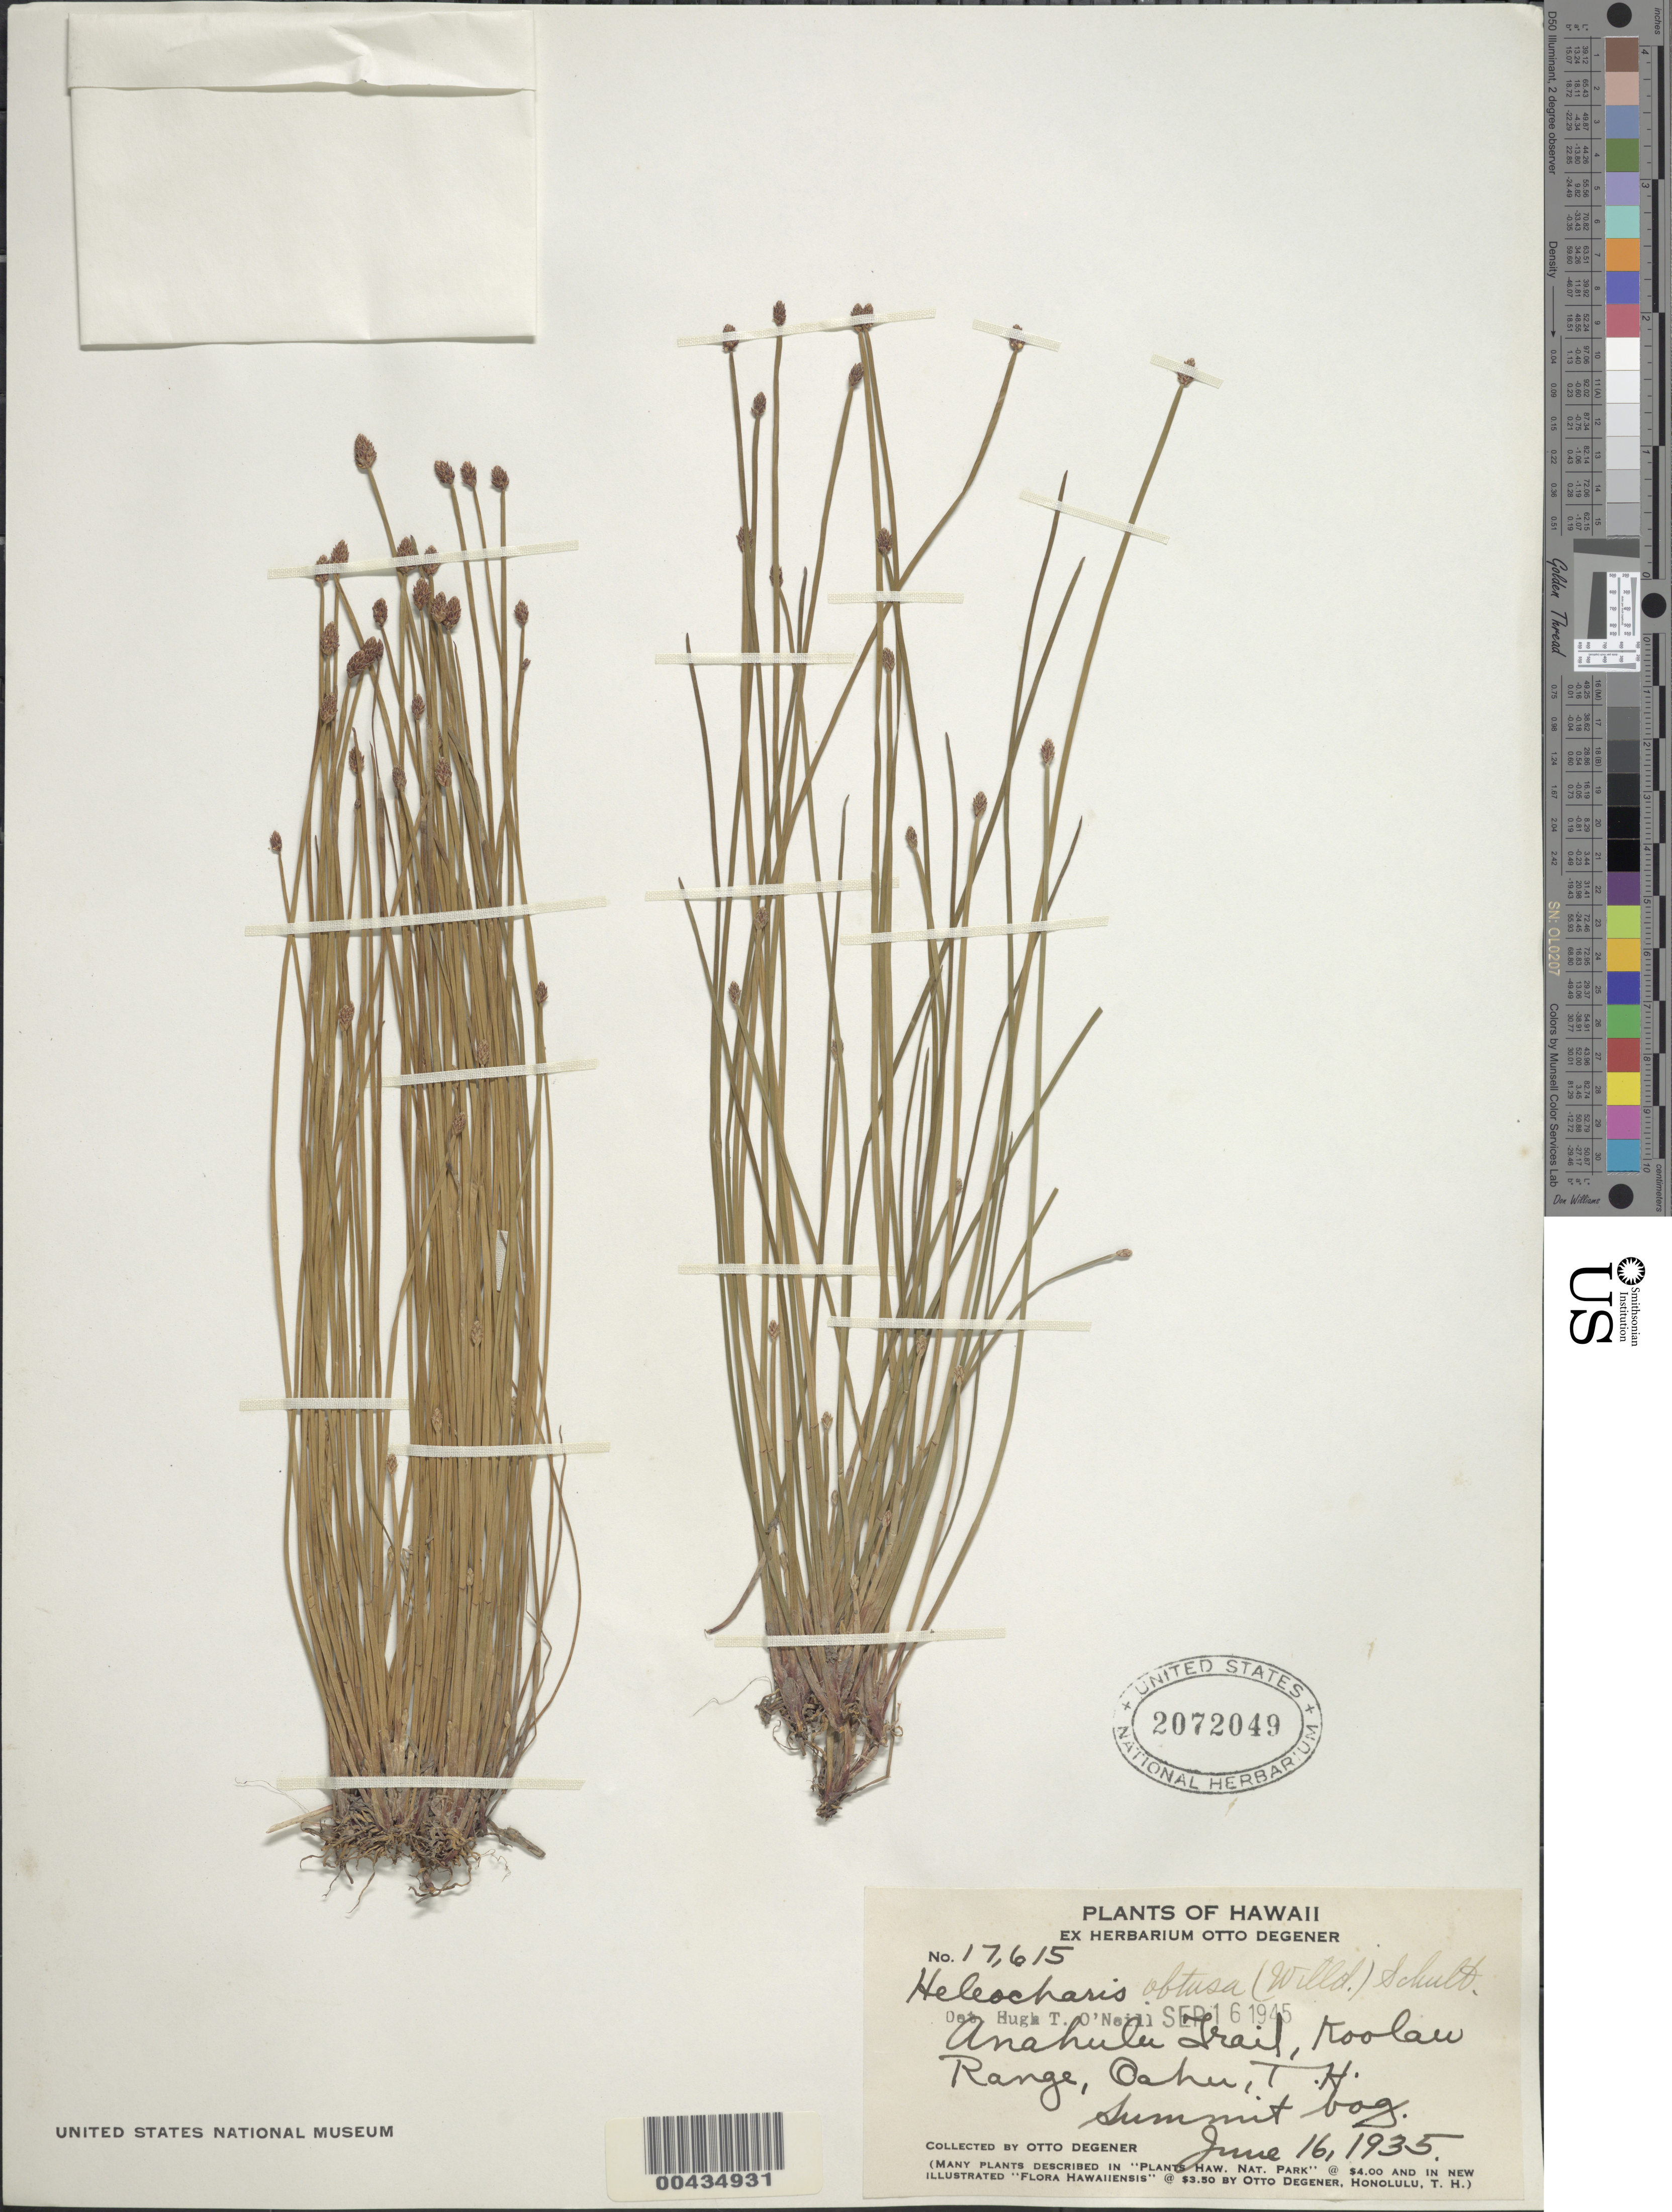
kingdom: Plantae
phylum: Tracheophyta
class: Liliopsida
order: Poales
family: Cyperaceae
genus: Eleocharis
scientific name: Eleocharis obtusa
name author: (Willd.) Schult.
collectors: O. Degener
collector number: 17615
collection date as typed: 16 Jun 1935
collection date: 1935-06-16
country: United States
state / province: Hawaii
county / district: Honolulu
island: Oahu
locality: Anahulu Trail, Koolau Range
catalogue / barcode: US 2072049